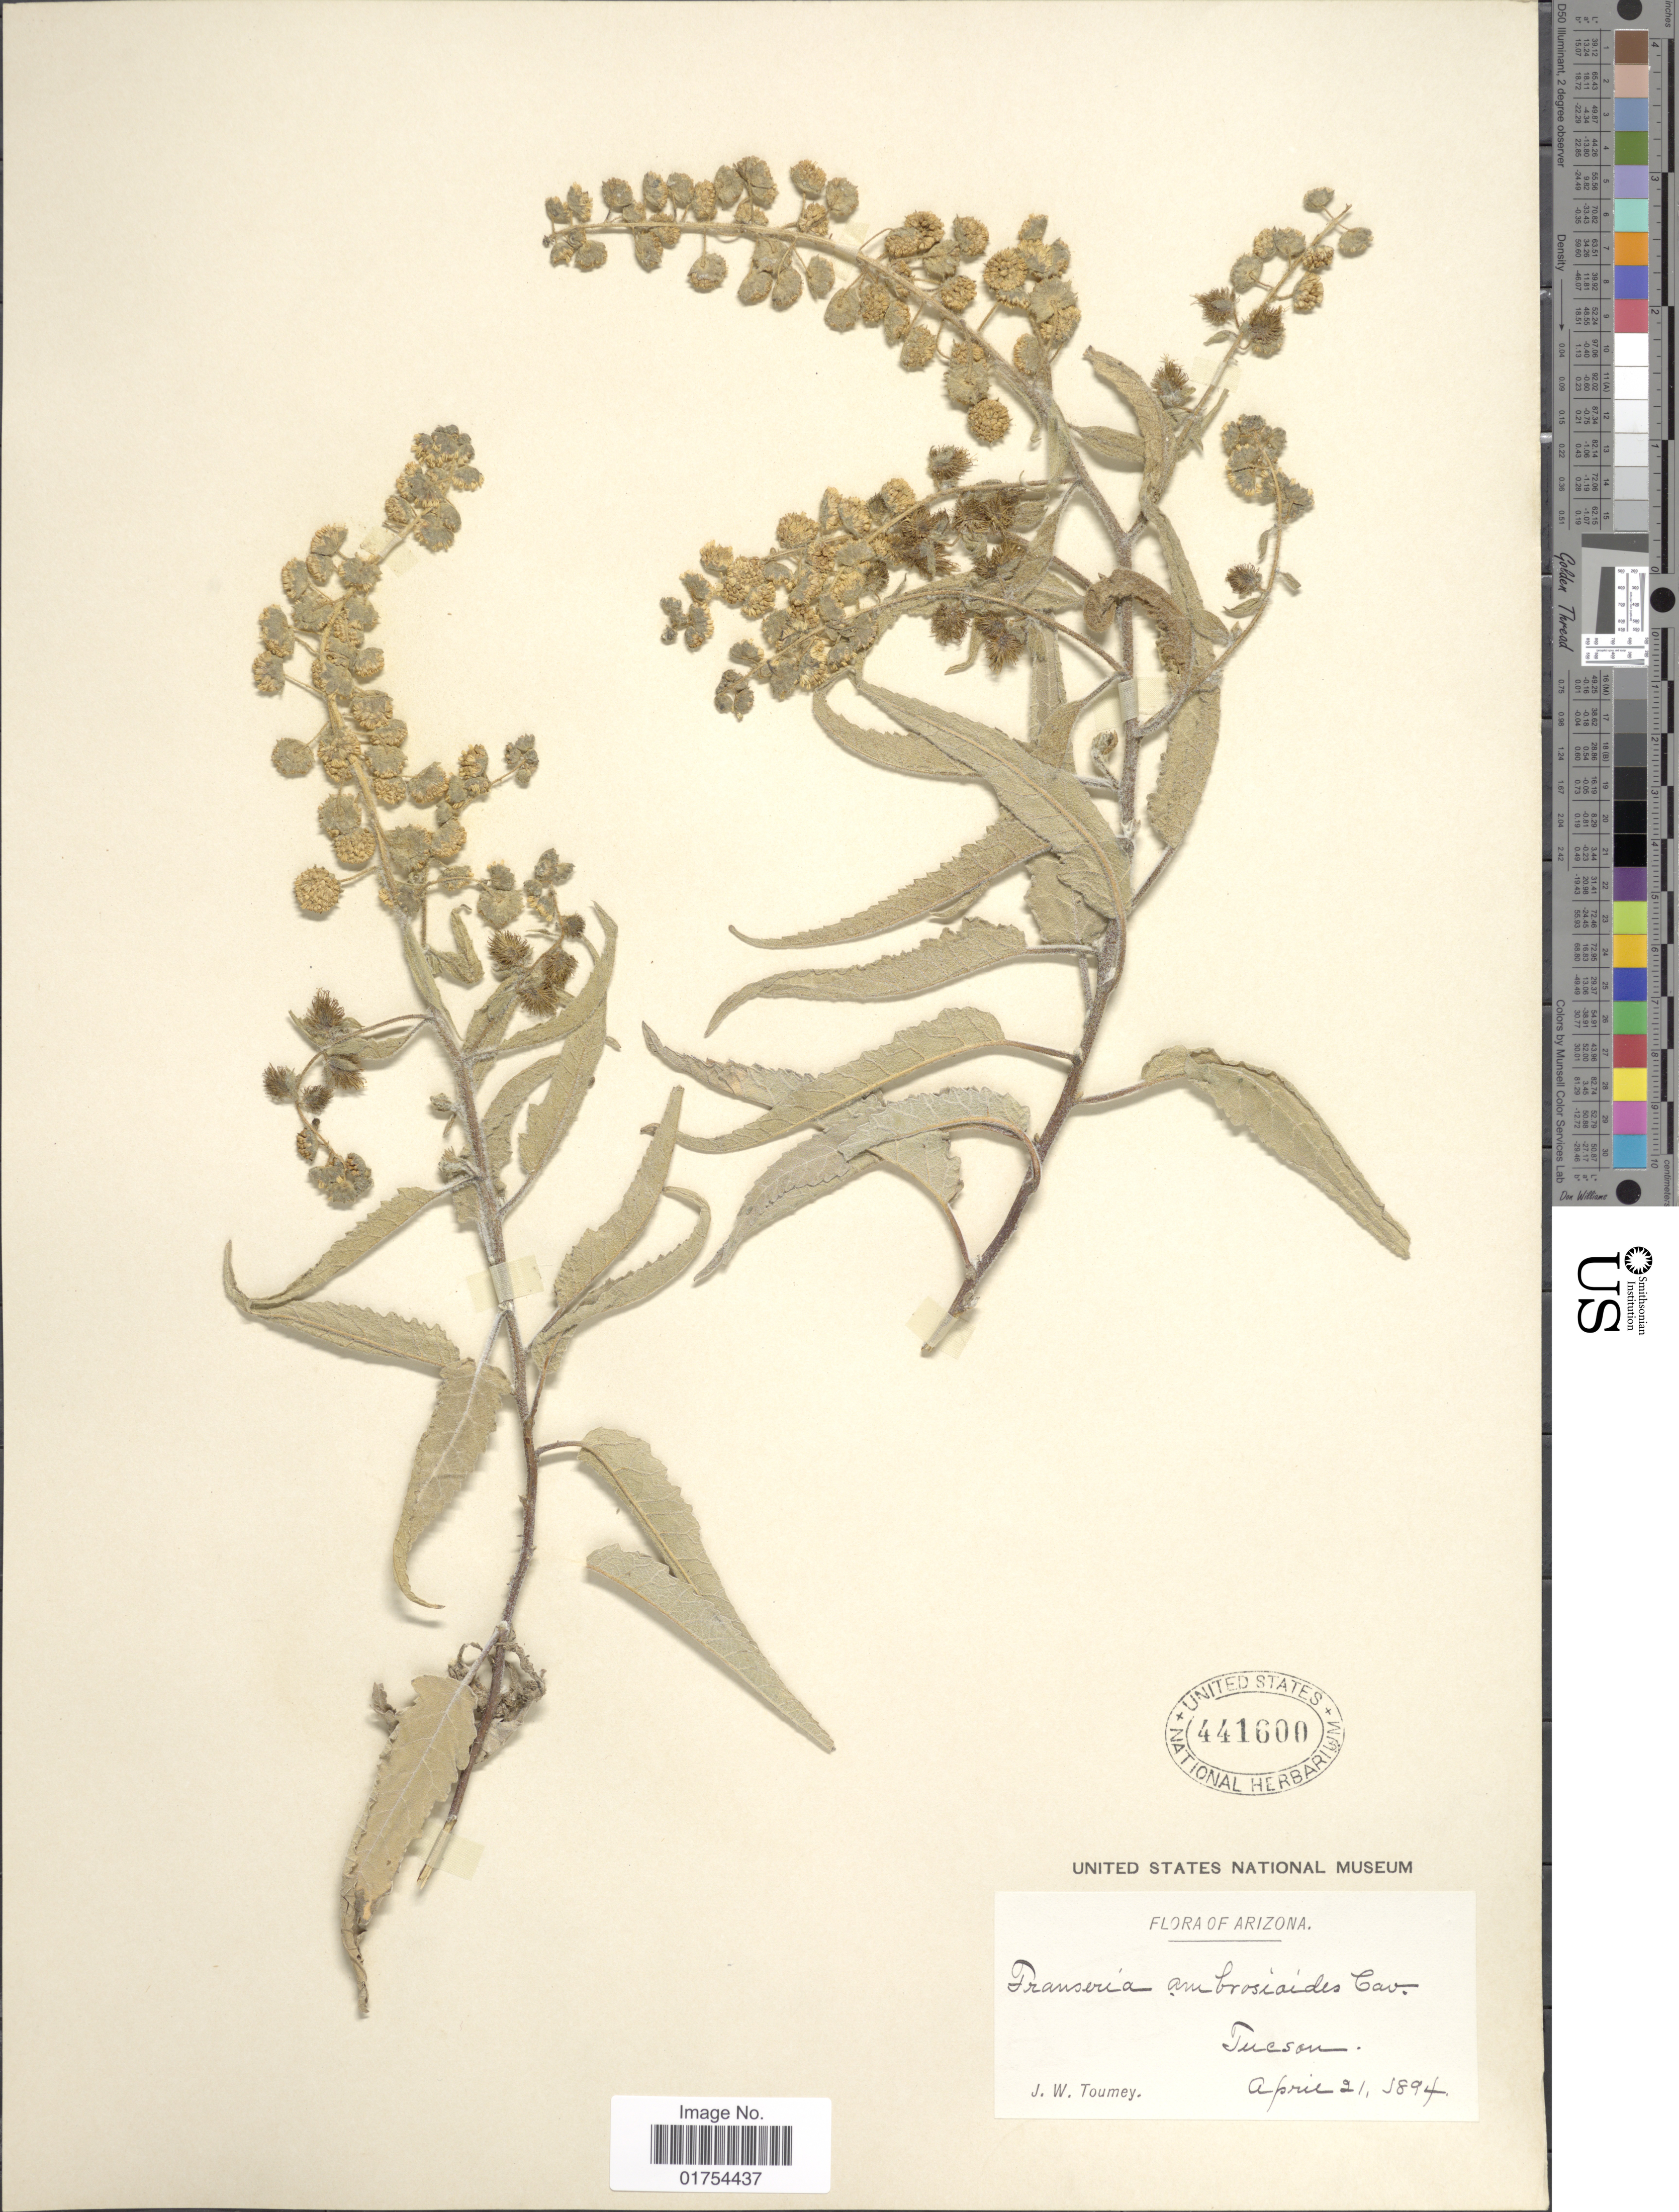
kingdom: Plantae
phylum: Tracheophyta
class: Magnoliopsida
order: Asterales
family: Asteraceae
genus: Franseria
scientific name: Franseria ambrosioides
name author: Cav.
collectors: J. W. Toumey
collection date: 1894-04-21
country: United States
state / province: Arizona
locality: Tucson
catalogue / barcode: US 441600